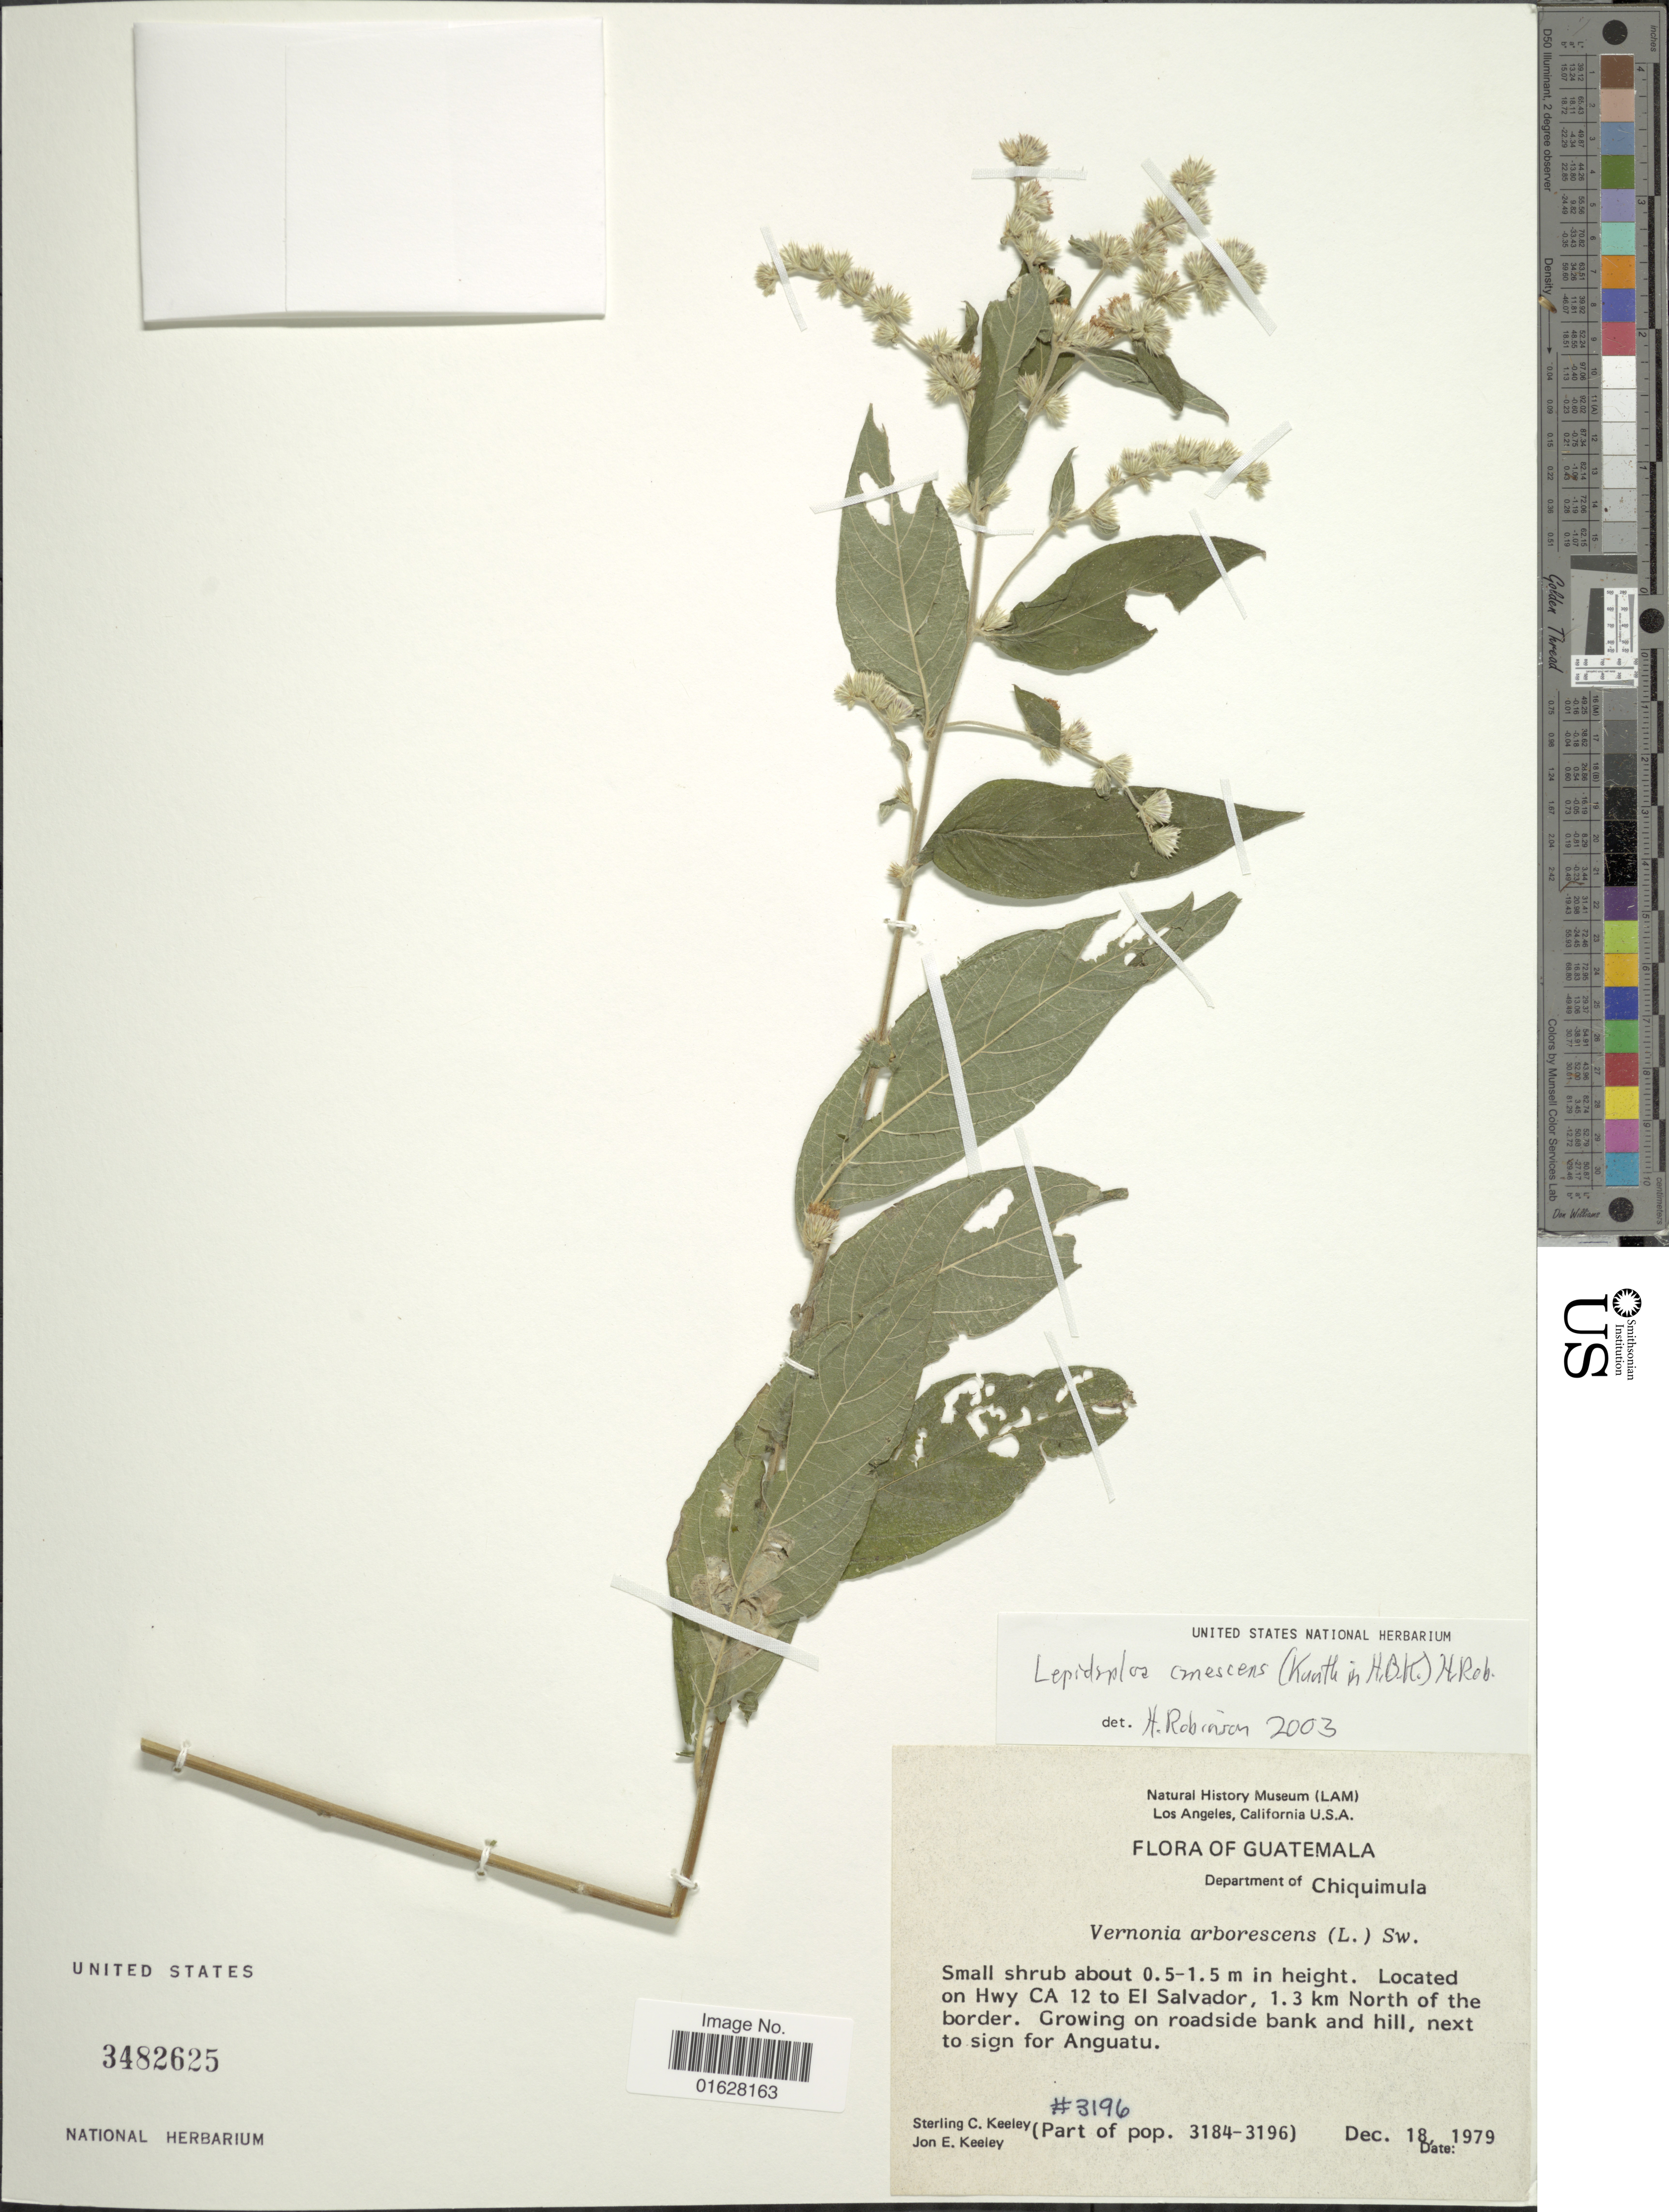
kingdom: Plantae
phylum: Tracheophyta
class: Magnoliopsida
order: Asterales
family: Asteraceae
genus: Lepidaploa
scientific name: Lepidaploa canescens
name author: (Kunth) H. Rob.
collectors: S. C. Keeley & J. E. Keeley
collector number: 3196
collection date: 1979-12-18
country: Guatemala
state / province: Chiquimula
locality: Department of Chiquimula, on Hwy CA 12 to El Salvador, 1.3 km North of the border, next to sign of Anguatu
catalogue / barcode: US 3482625